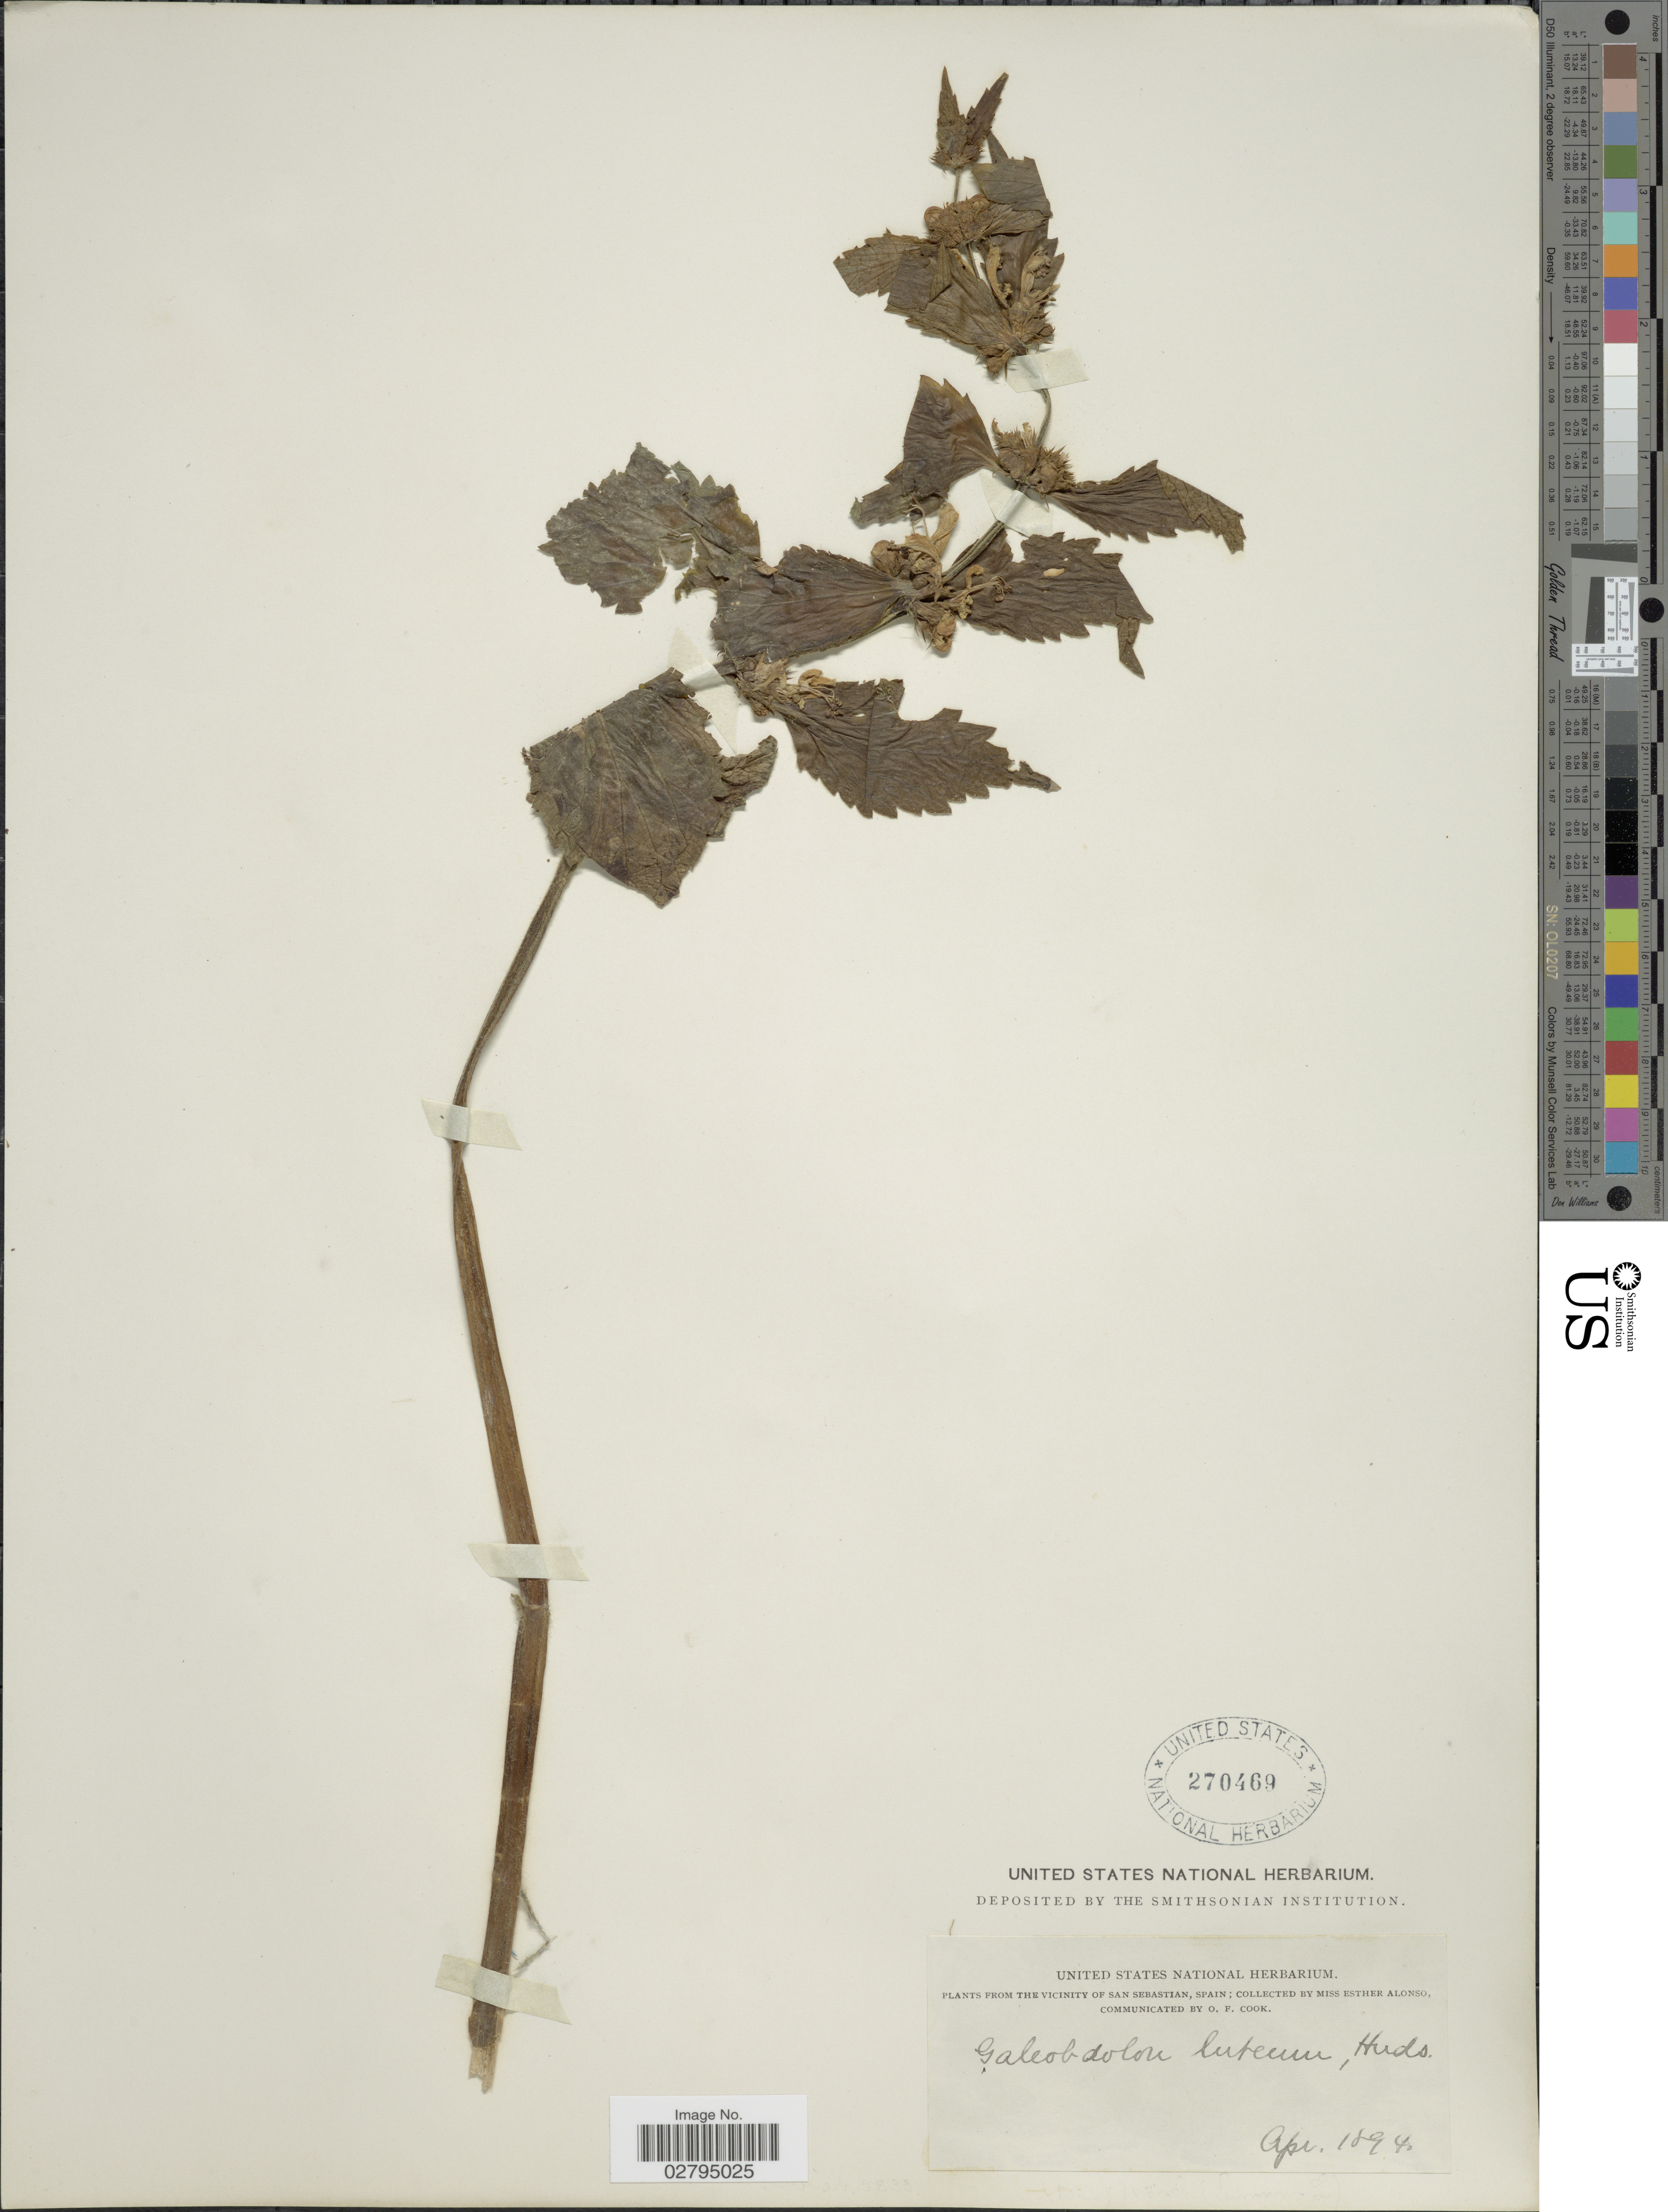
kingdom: Plantae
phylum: Tracheophyta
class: Magnoliopsida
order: Lamiales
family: Lamiaceae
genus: Lamium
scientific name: Lamium galeobdolon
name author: (L.) L.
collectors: E. Alonso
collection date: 1894-04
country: Spain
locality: Vicinity of San Sebastian.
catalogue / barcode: US 270469